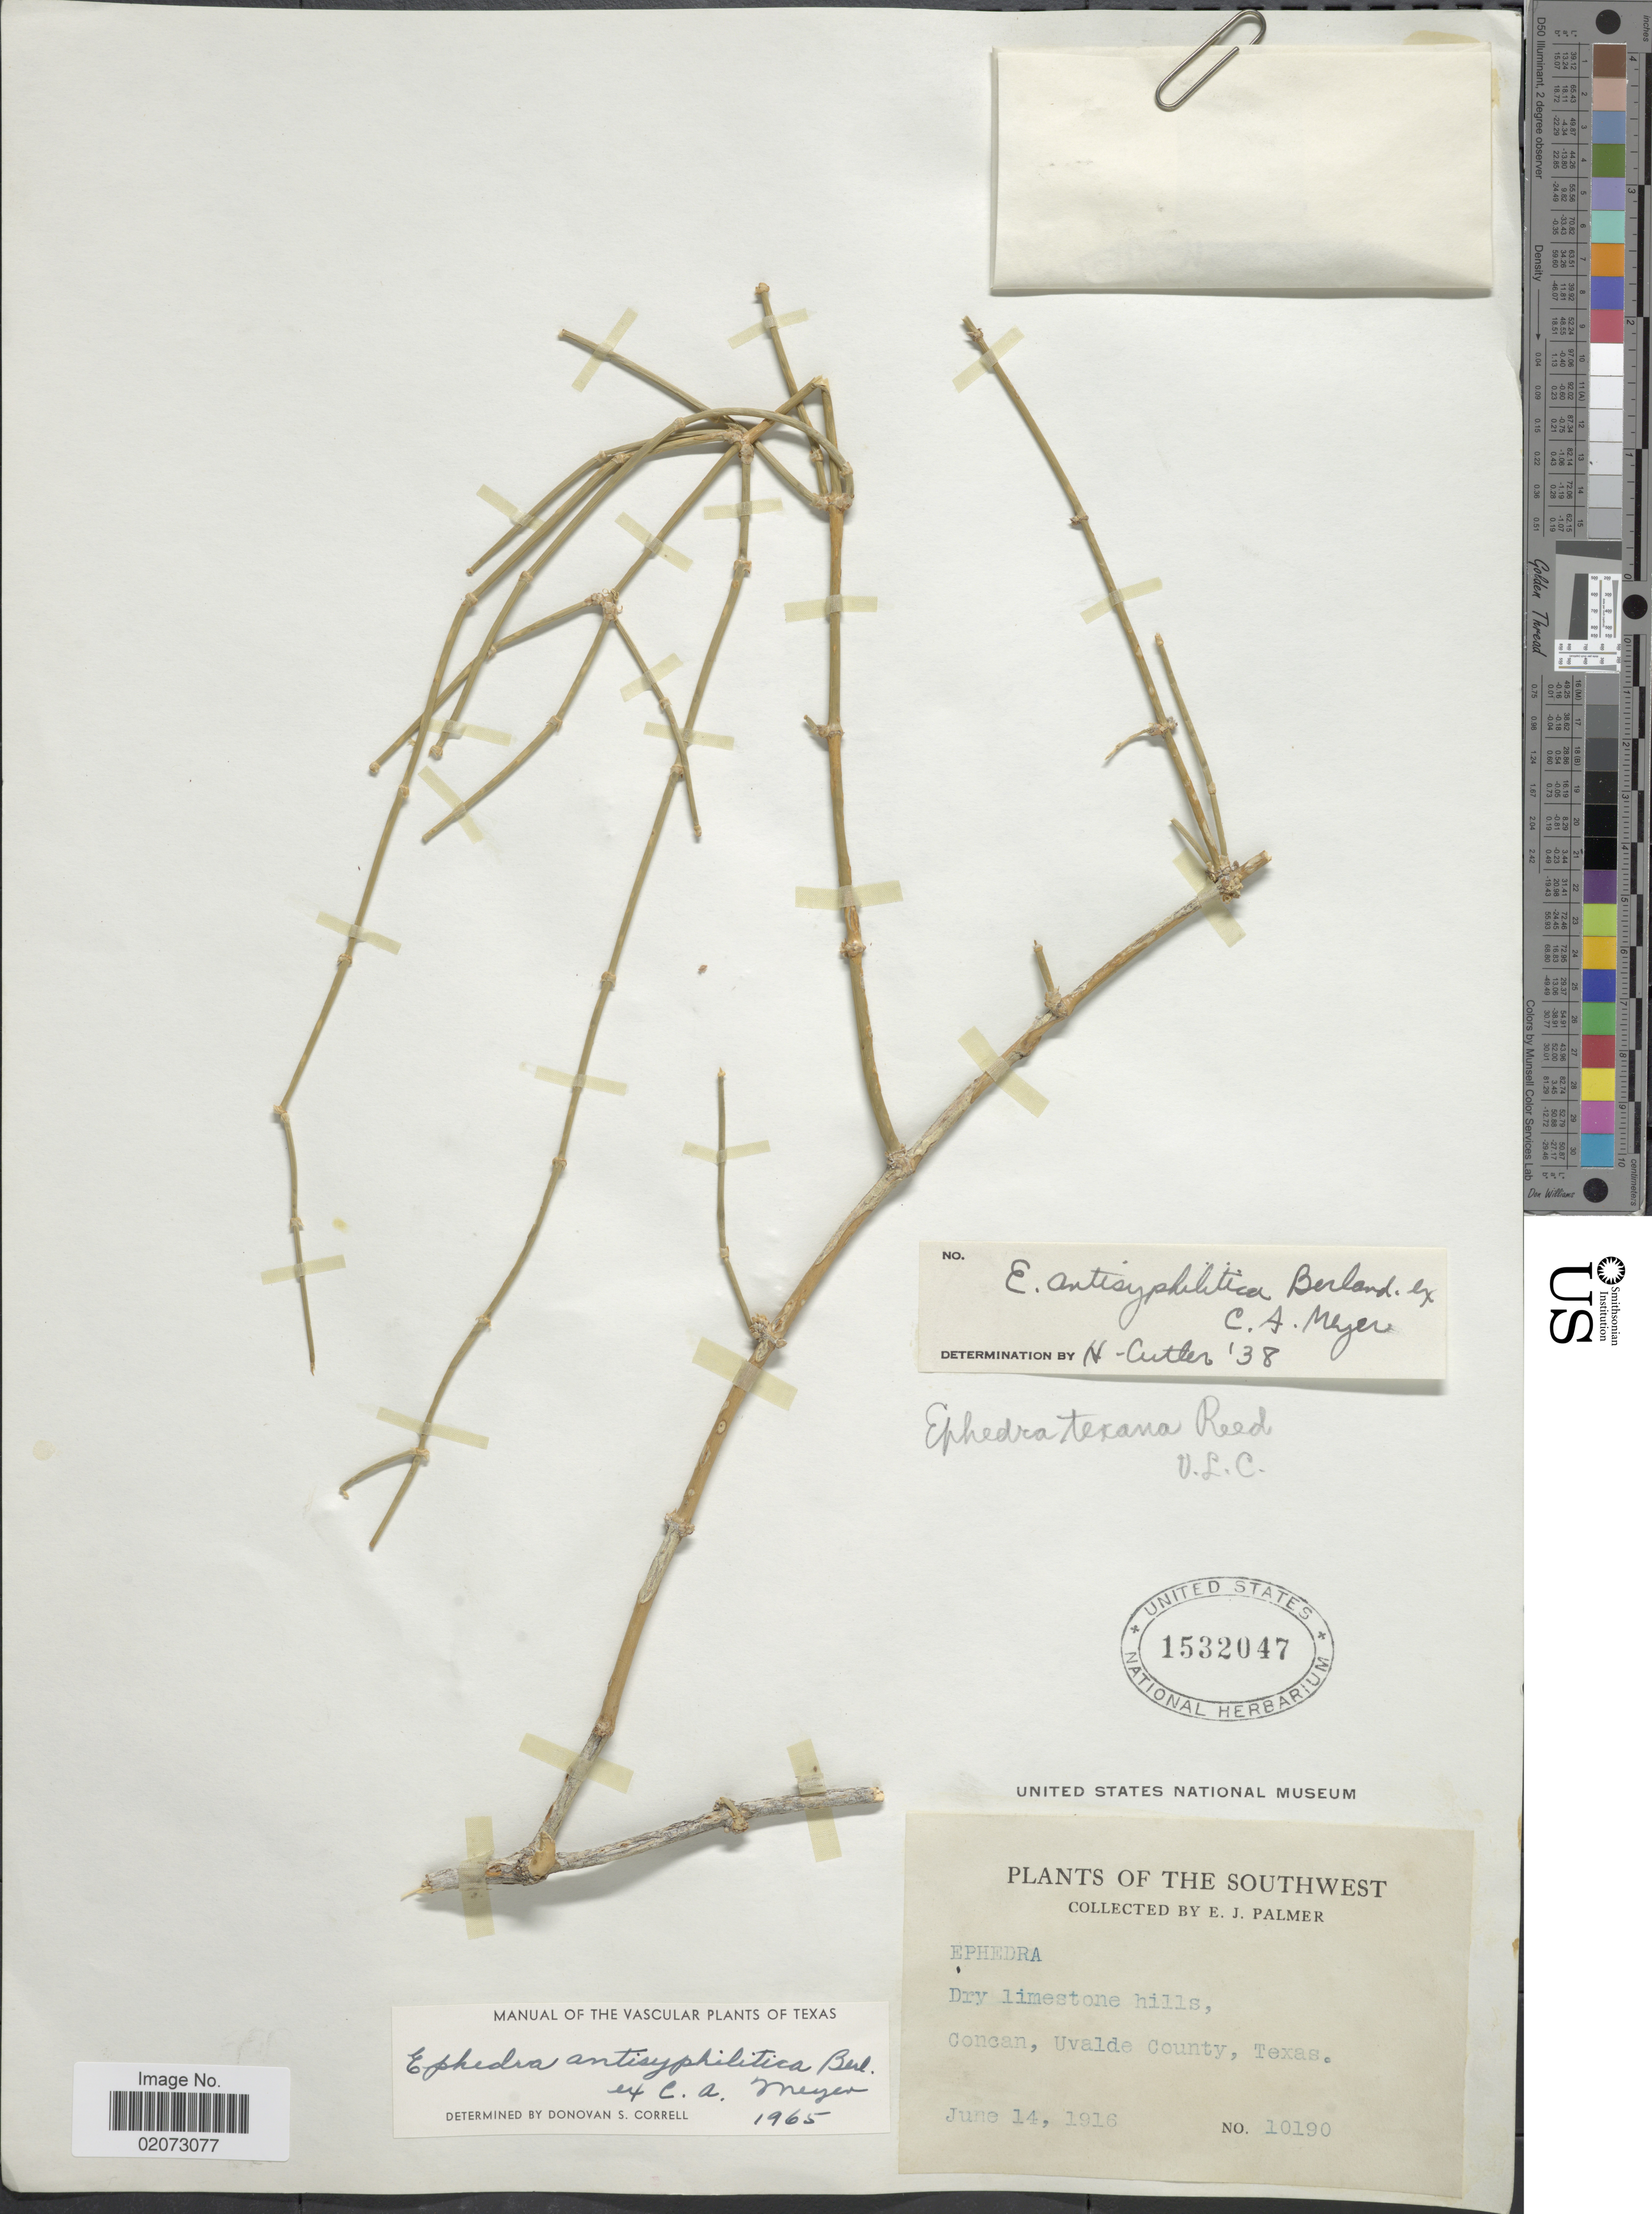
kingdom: Plantae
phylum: Tracheophyta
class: Gnetopsida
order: Ephedrales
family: Ephedraceae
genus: Ephedra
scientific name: Ephedra antisyphilitica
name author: Berland. ex C.A. Mey.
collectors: E. J. Palmer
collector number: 10190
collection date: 1916-06-14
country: United States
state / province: Texas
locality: Southwest, Concan, Uvalde County, Texas.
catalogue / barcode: US 1532047